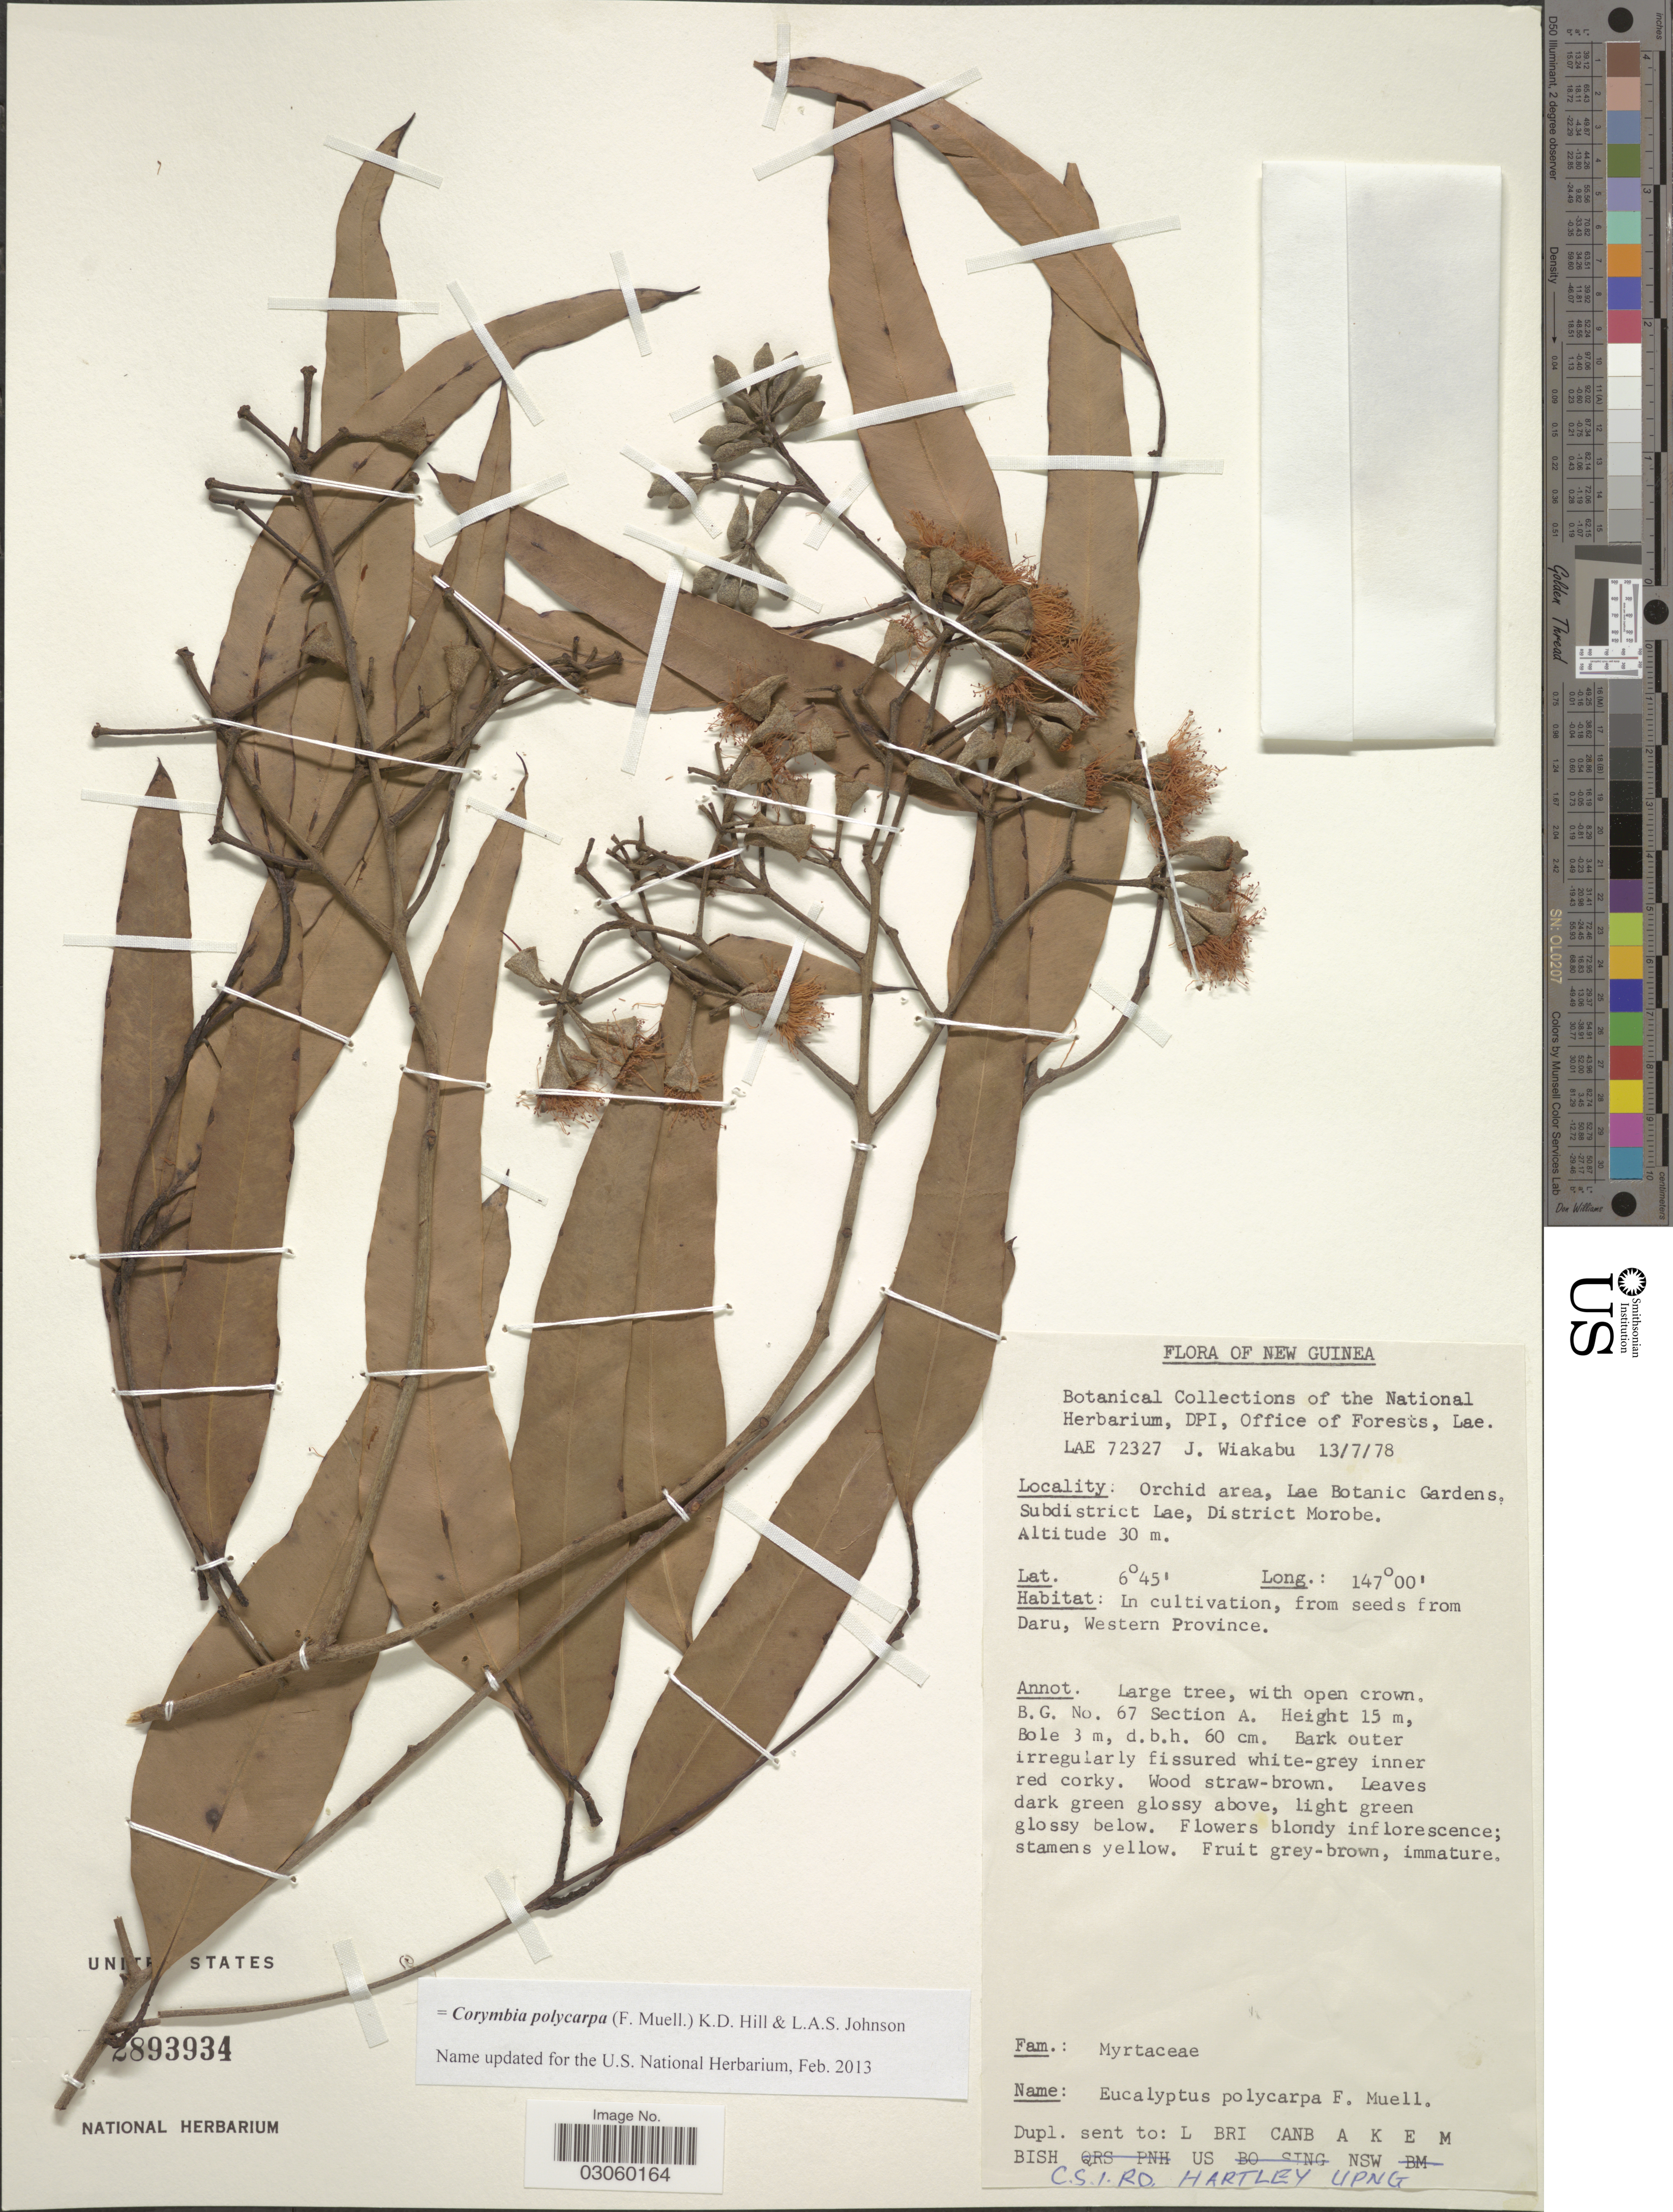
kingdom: Plantae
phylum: Tracheophyta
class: Magnoliopsida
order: Myrtales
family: Myrtaceae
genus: Corymbia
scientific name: Corymbia polycarpa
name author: (F. Muell.) K.D. Hill & L.A.S. Johnson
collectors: J. Wiakabu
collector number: LAE72327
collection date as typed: Transcribed d/m/y: 13/7/78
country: Papua New Guinea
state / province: Morobe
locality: New Guinea, Orchid area, Lae Botanic Gardens, Subdistrict Lae, District Morobe.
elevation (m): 30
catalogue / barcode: US 2893934